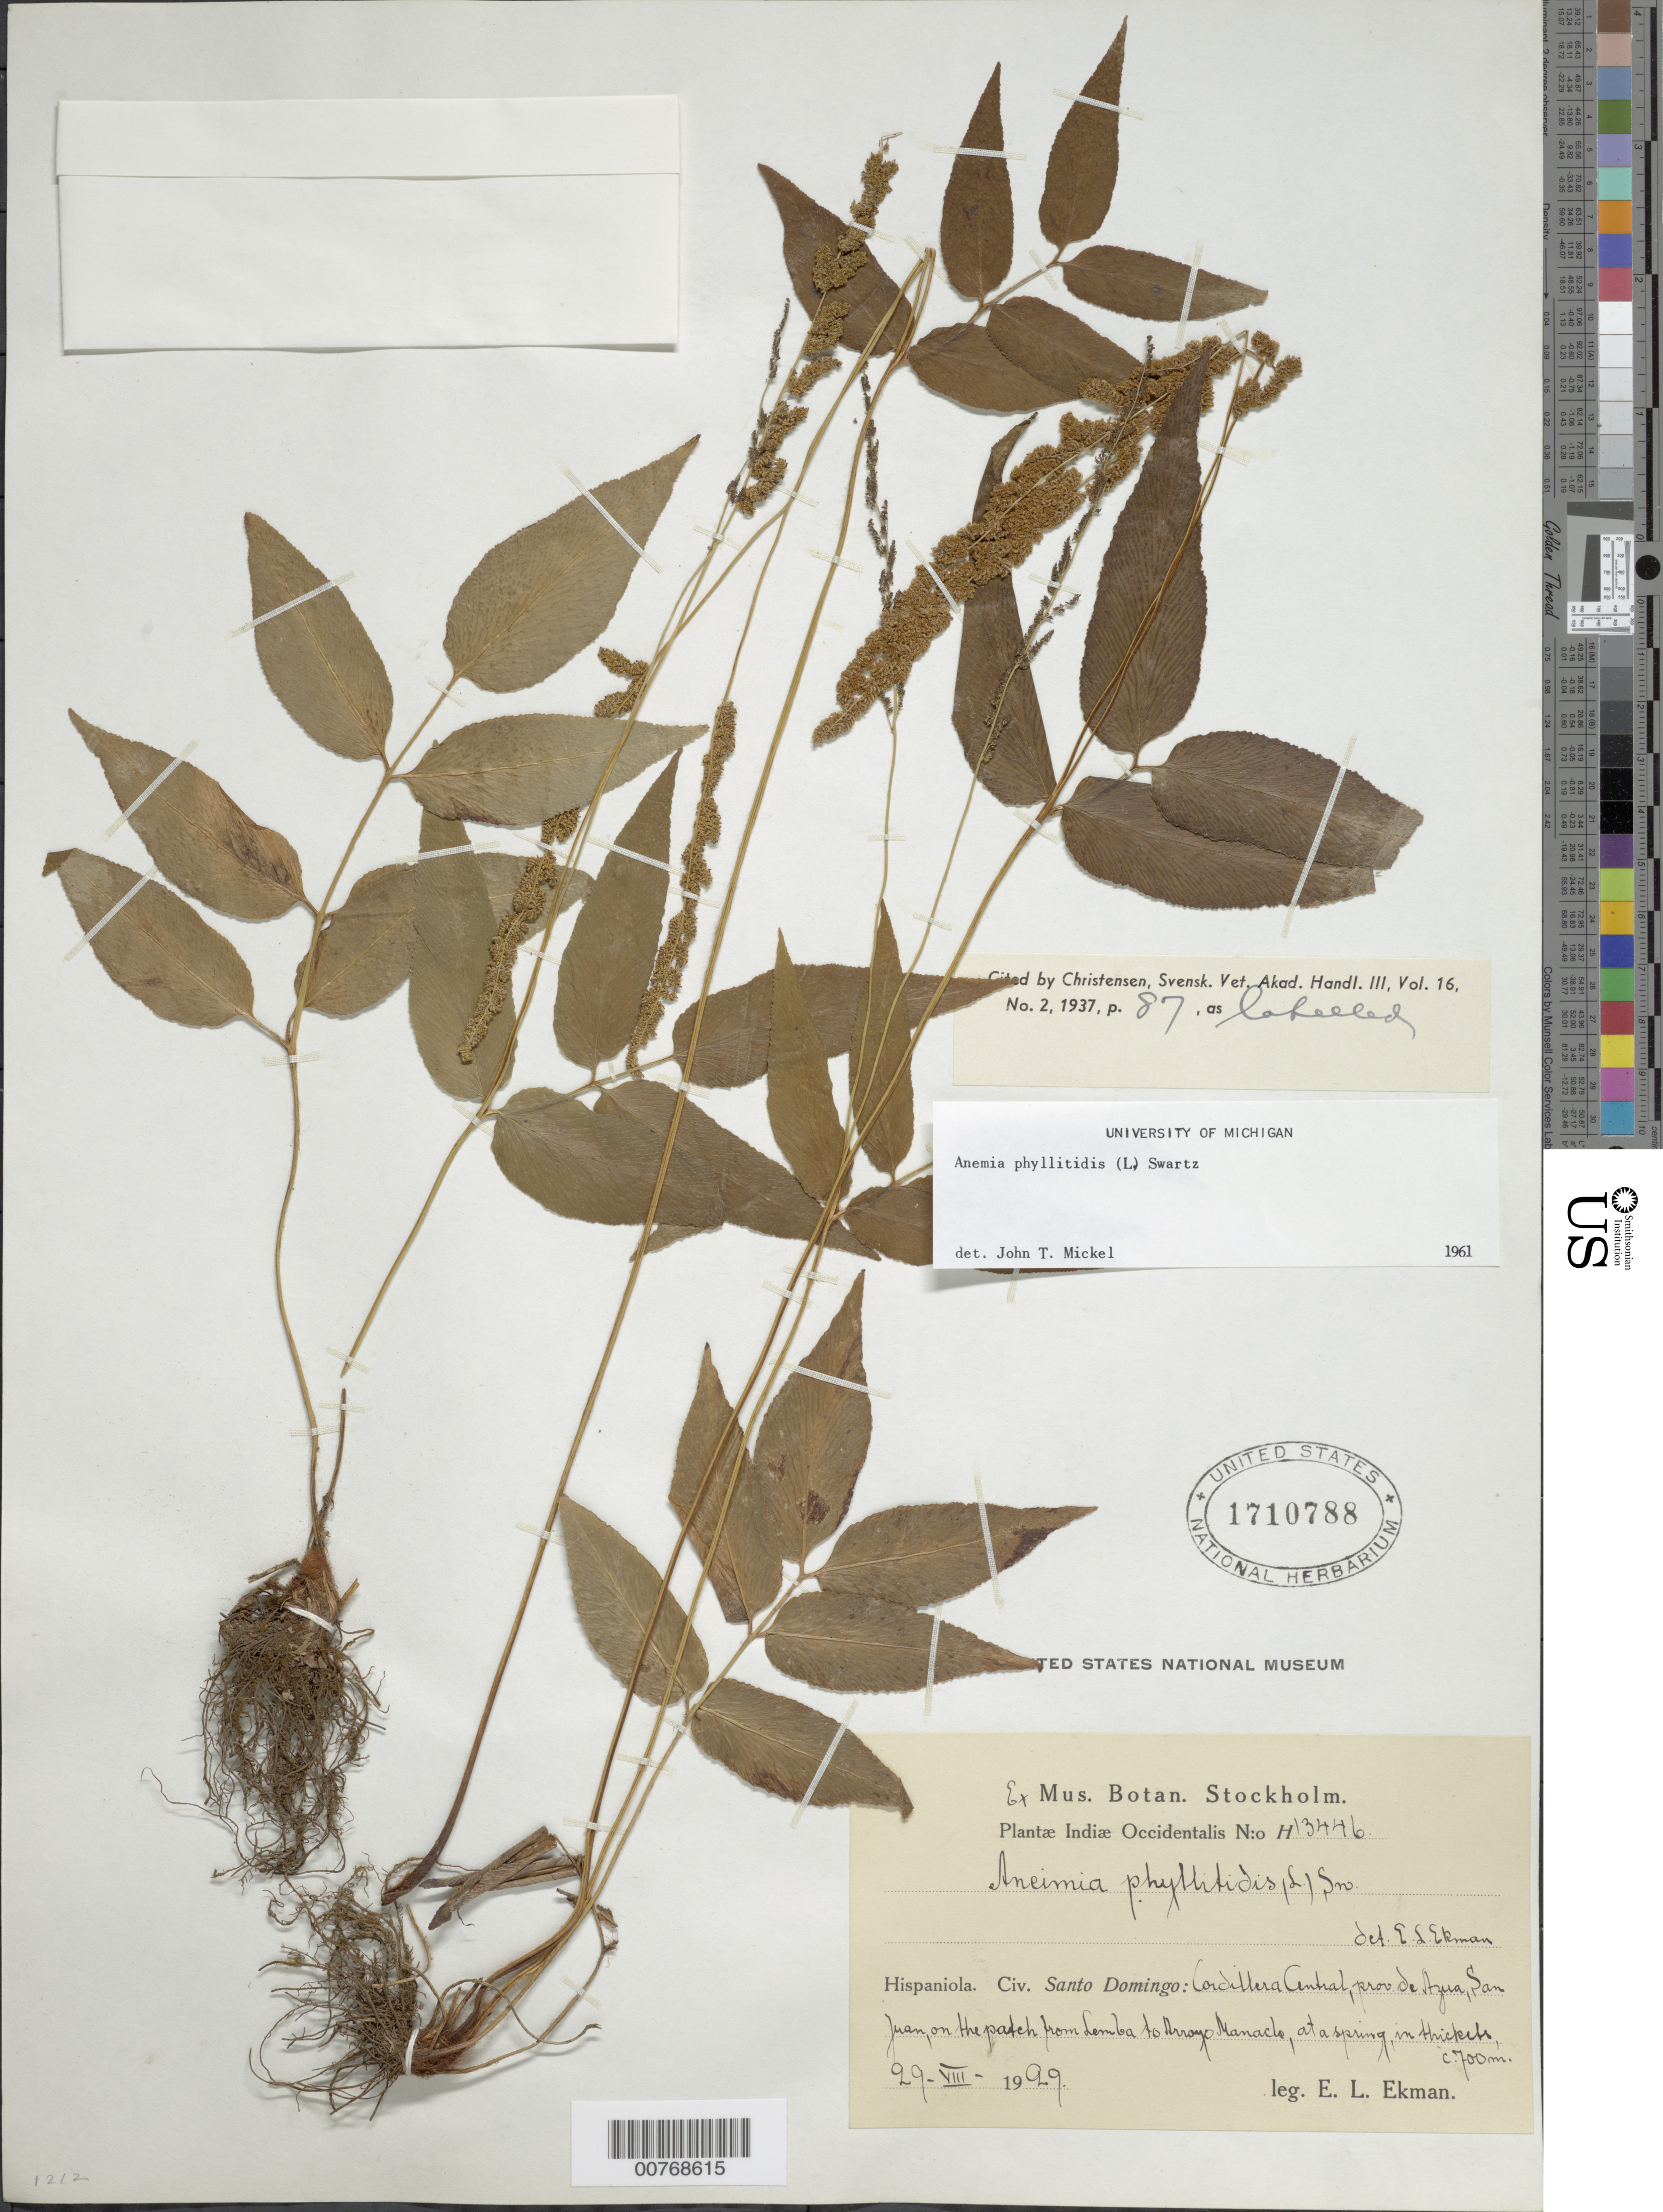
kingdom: Plantae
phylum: Tracheophyta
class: Polypodiopsida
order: Schizaeales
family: Anemiaceae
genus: Anemia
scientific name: Anemia phyllitidis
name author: (L.) Sw.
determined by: Mickel, J. T., (NY), New York Botanical Garden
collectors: E. L. Ekman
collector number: H 13446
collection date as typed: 29 Aug 1929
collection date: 1929-08-29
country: Dominican Republic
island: Hispaniola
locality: Santo Domingo, Cordillera Central, Provincia Azua, San Juan, on the patch from Lamba to Arroyo Manacle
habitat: At a spring, in thickets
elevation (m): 700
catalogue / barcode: US 1710788